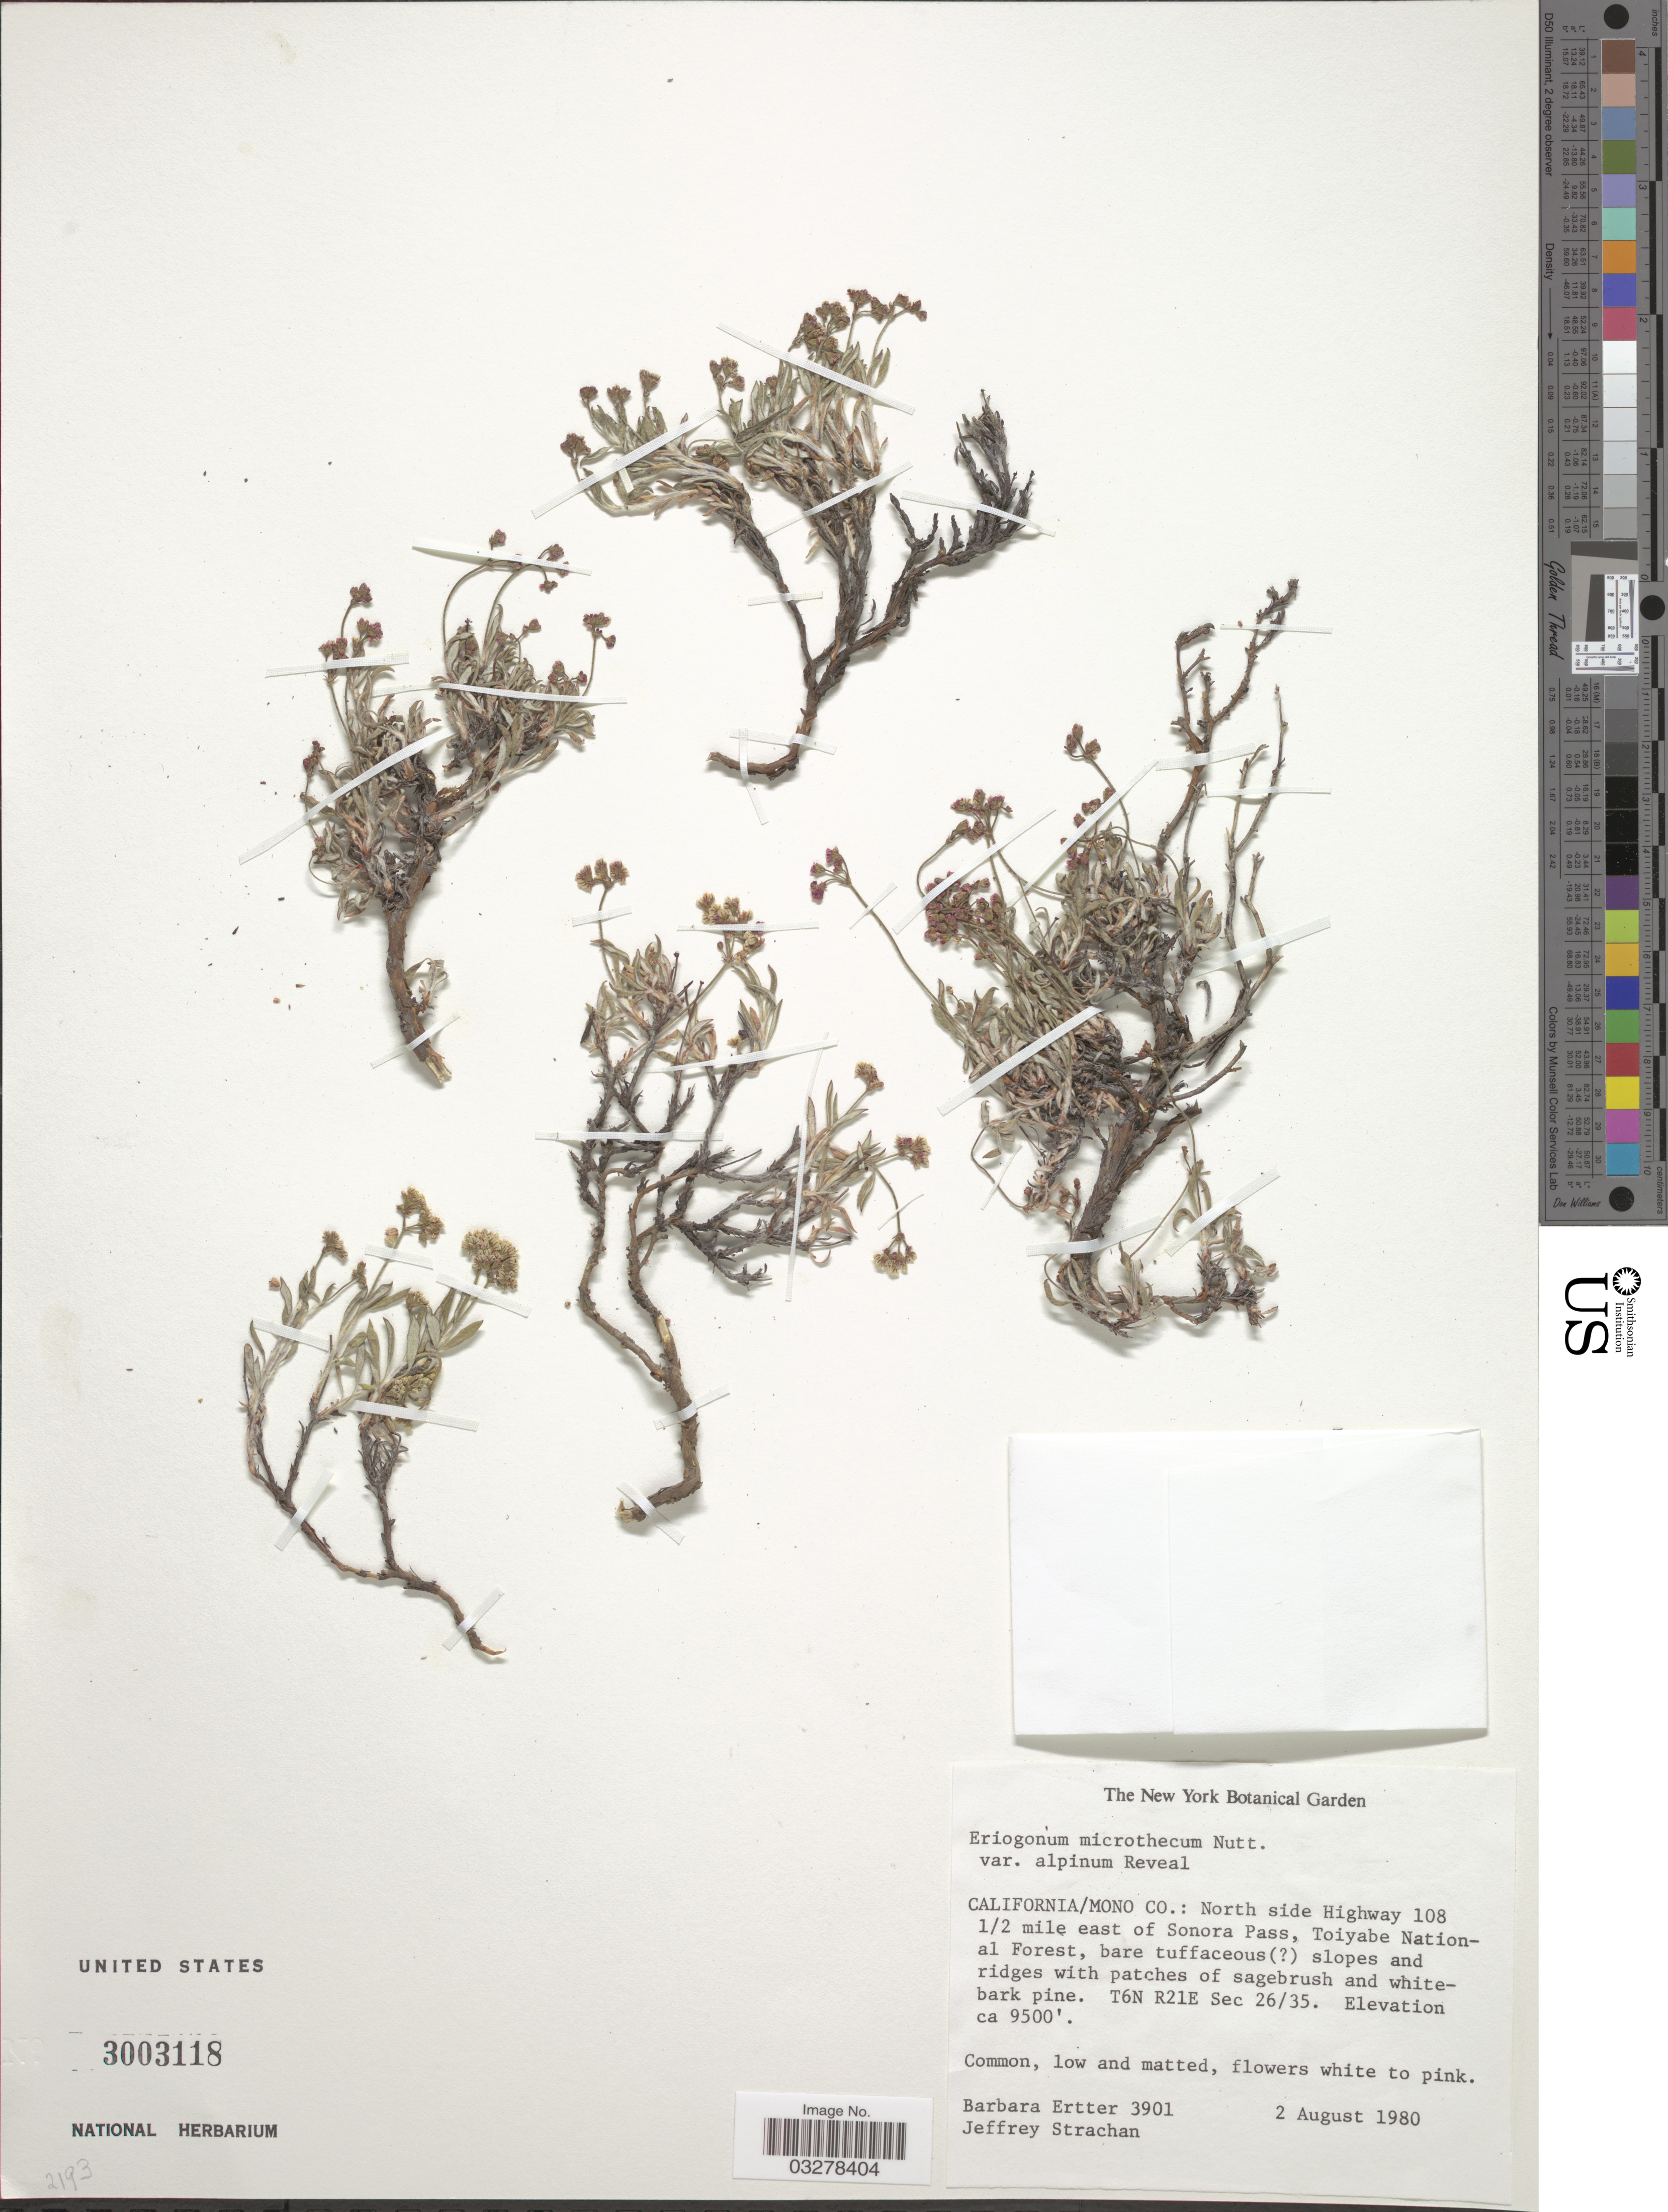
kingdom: Plantae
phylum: Tracheophyta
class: Magnoliopsida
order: Caryophyllales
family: Polygonaceae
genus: Eriogonum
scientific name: Eriogonum microtheca var. alpinum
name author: Reveal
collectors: B. Ertter & J. Strachan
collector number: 3901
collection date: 1980-08-02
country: United States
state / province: California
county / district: Mono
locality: Mono Co.: North side Highway 108 1/2 mile east of Sonora Pass, Toiyabe National Forest. T6N R21E Sec 26/35.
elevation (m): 2896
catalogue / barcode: US 3003118